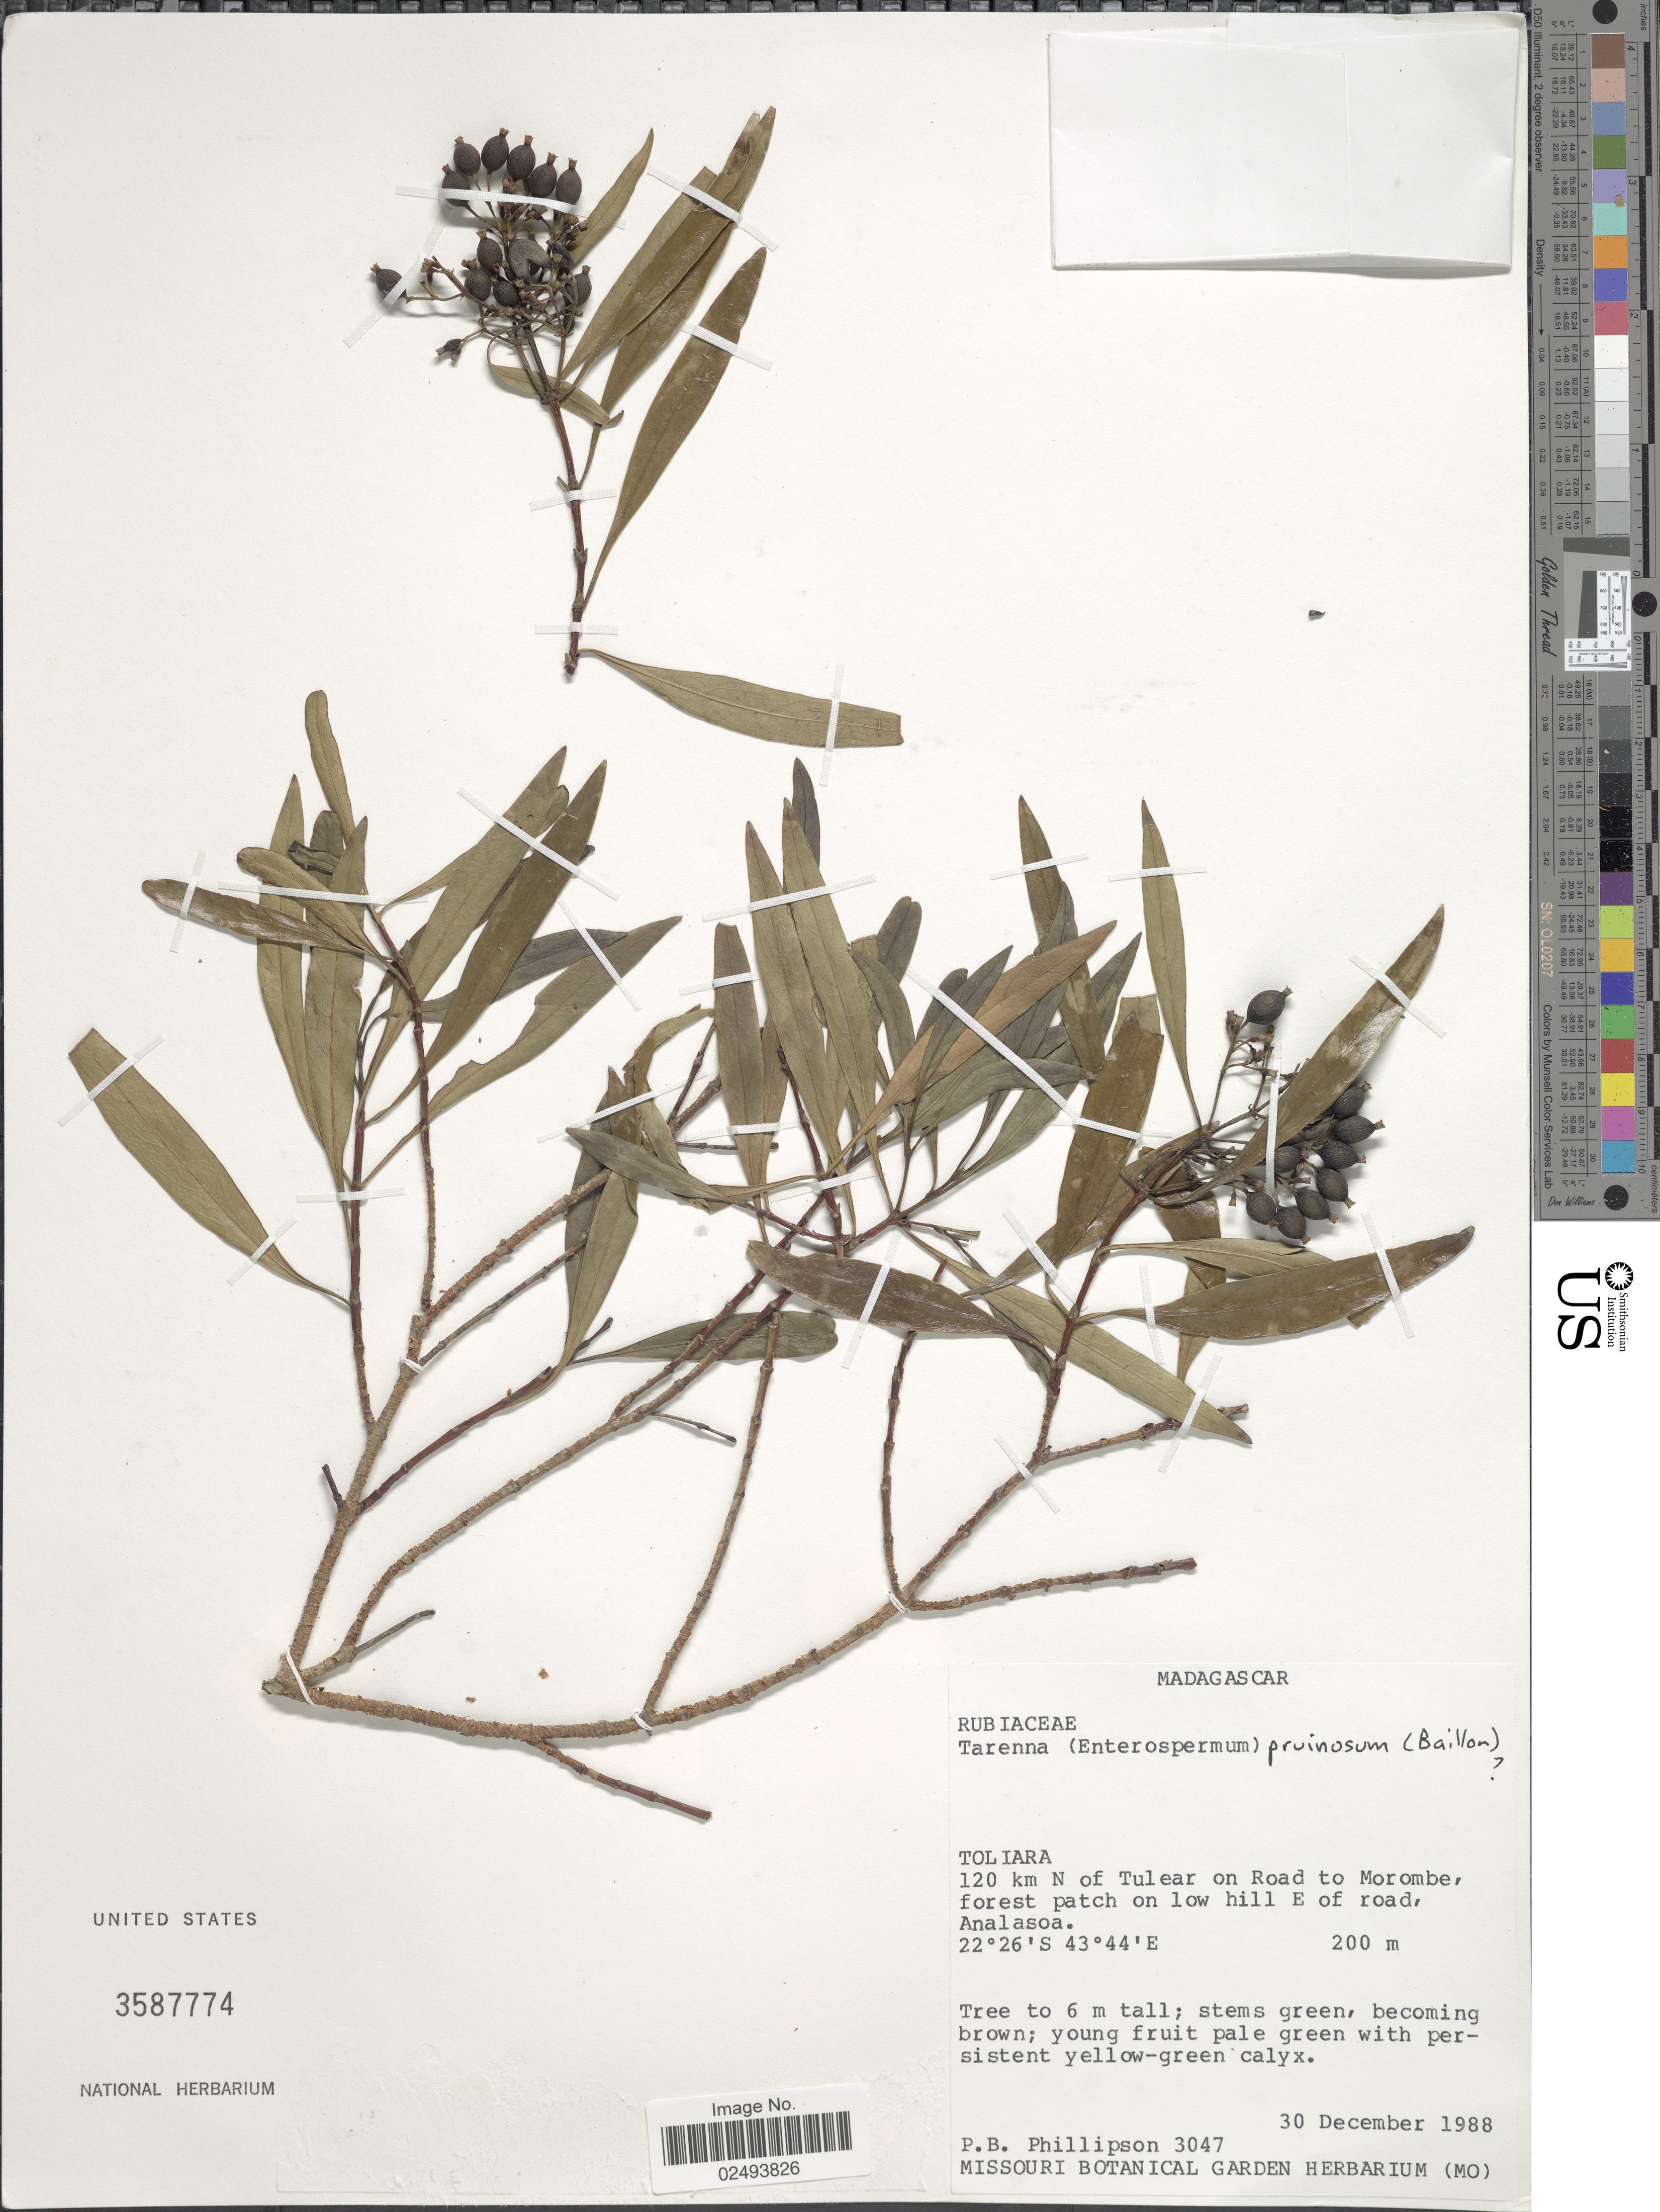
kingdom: Plantae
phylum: Tracheophyta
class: Magnoliopsida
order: Gentianales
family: Rubiaceae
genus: Coptosperma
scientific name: Coptosperma madagascariense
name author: (Baill.) De Block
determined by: Bridson, D.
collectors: P. B. Phillipson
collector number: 3047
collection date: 1988-12-30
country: Madagascar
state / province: Atsimo-Andrefana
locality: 120 km N of Tulear on Road to Morombe, forest patch on low hill E of road, Analasoa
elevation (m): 200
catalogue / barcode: US 3587774